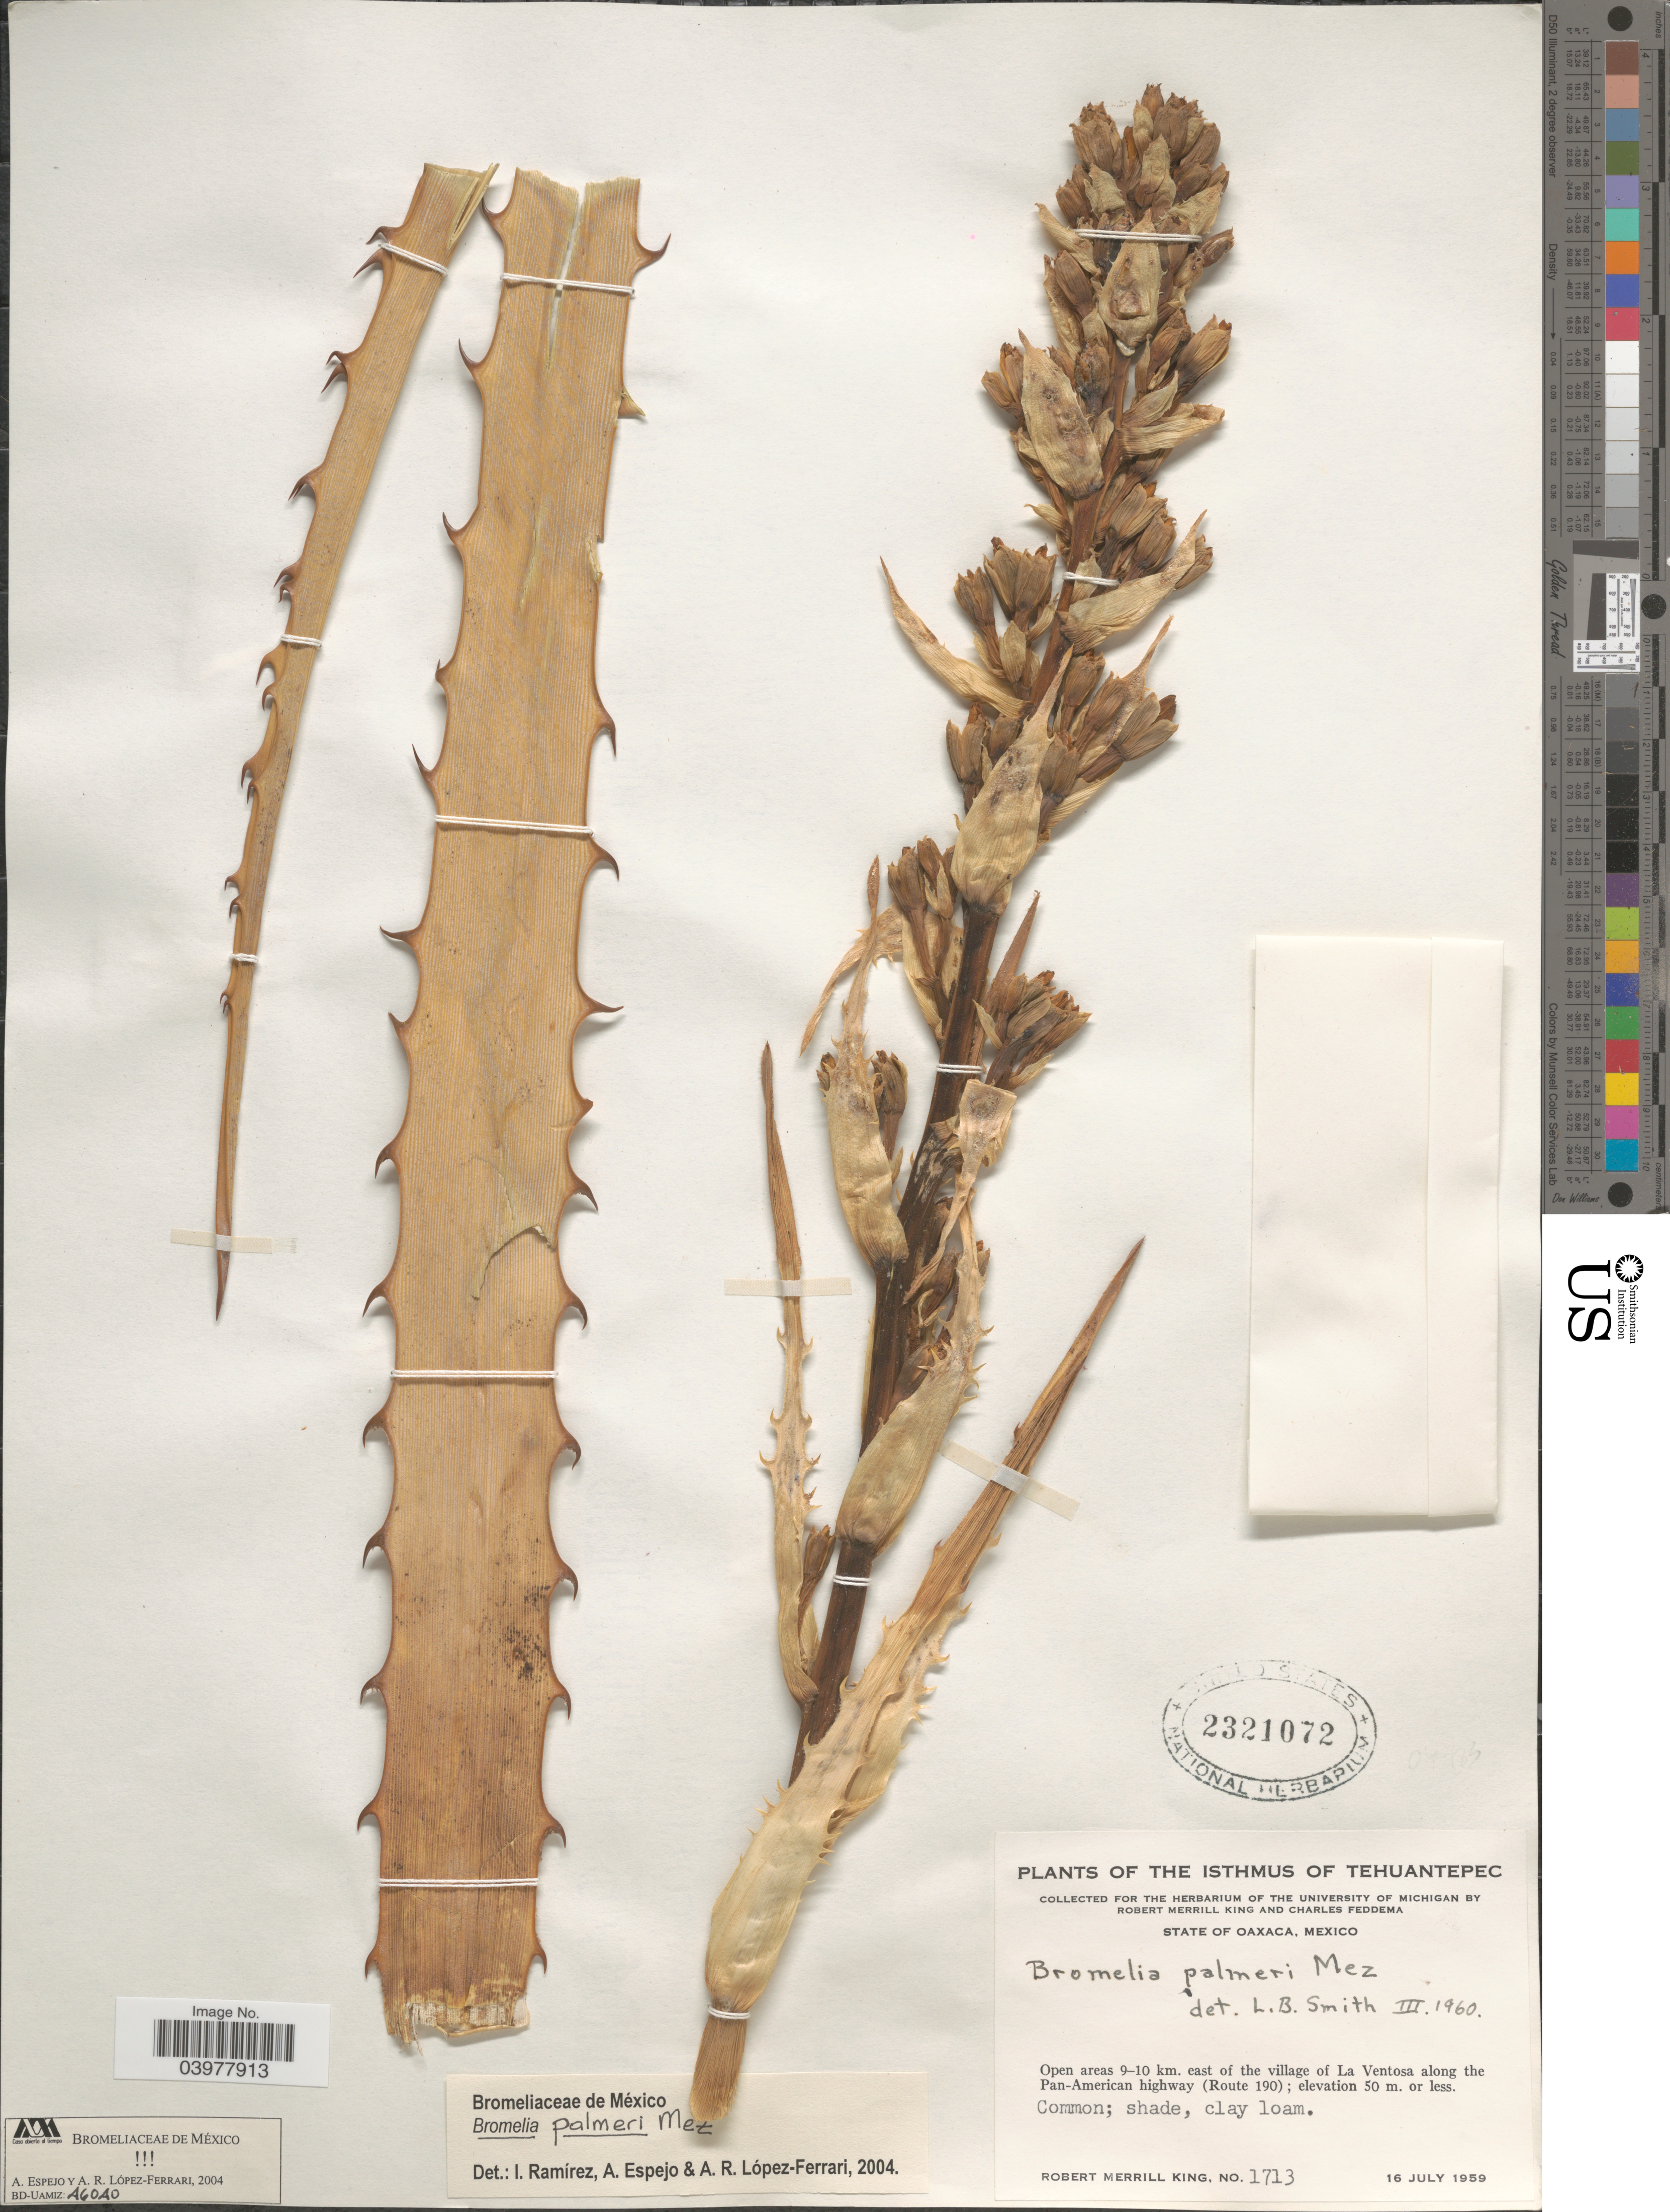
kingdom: Plantae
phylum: Tracheophyta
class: Liliopsida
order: Poales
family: Bromeliaceae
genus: Bromelia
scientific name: Bromelia palmeri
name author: Mez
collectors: R. M. King & C. Feddema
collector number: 1713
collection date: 1959-07-16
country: Mexico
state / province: Oaxaca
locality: The Isthmus of Tehuantepec. Open areas 9-10 km. east of the village of La Ventosa along the Pan-American highway (Route 190).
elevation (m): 50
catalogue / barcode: US 2321072